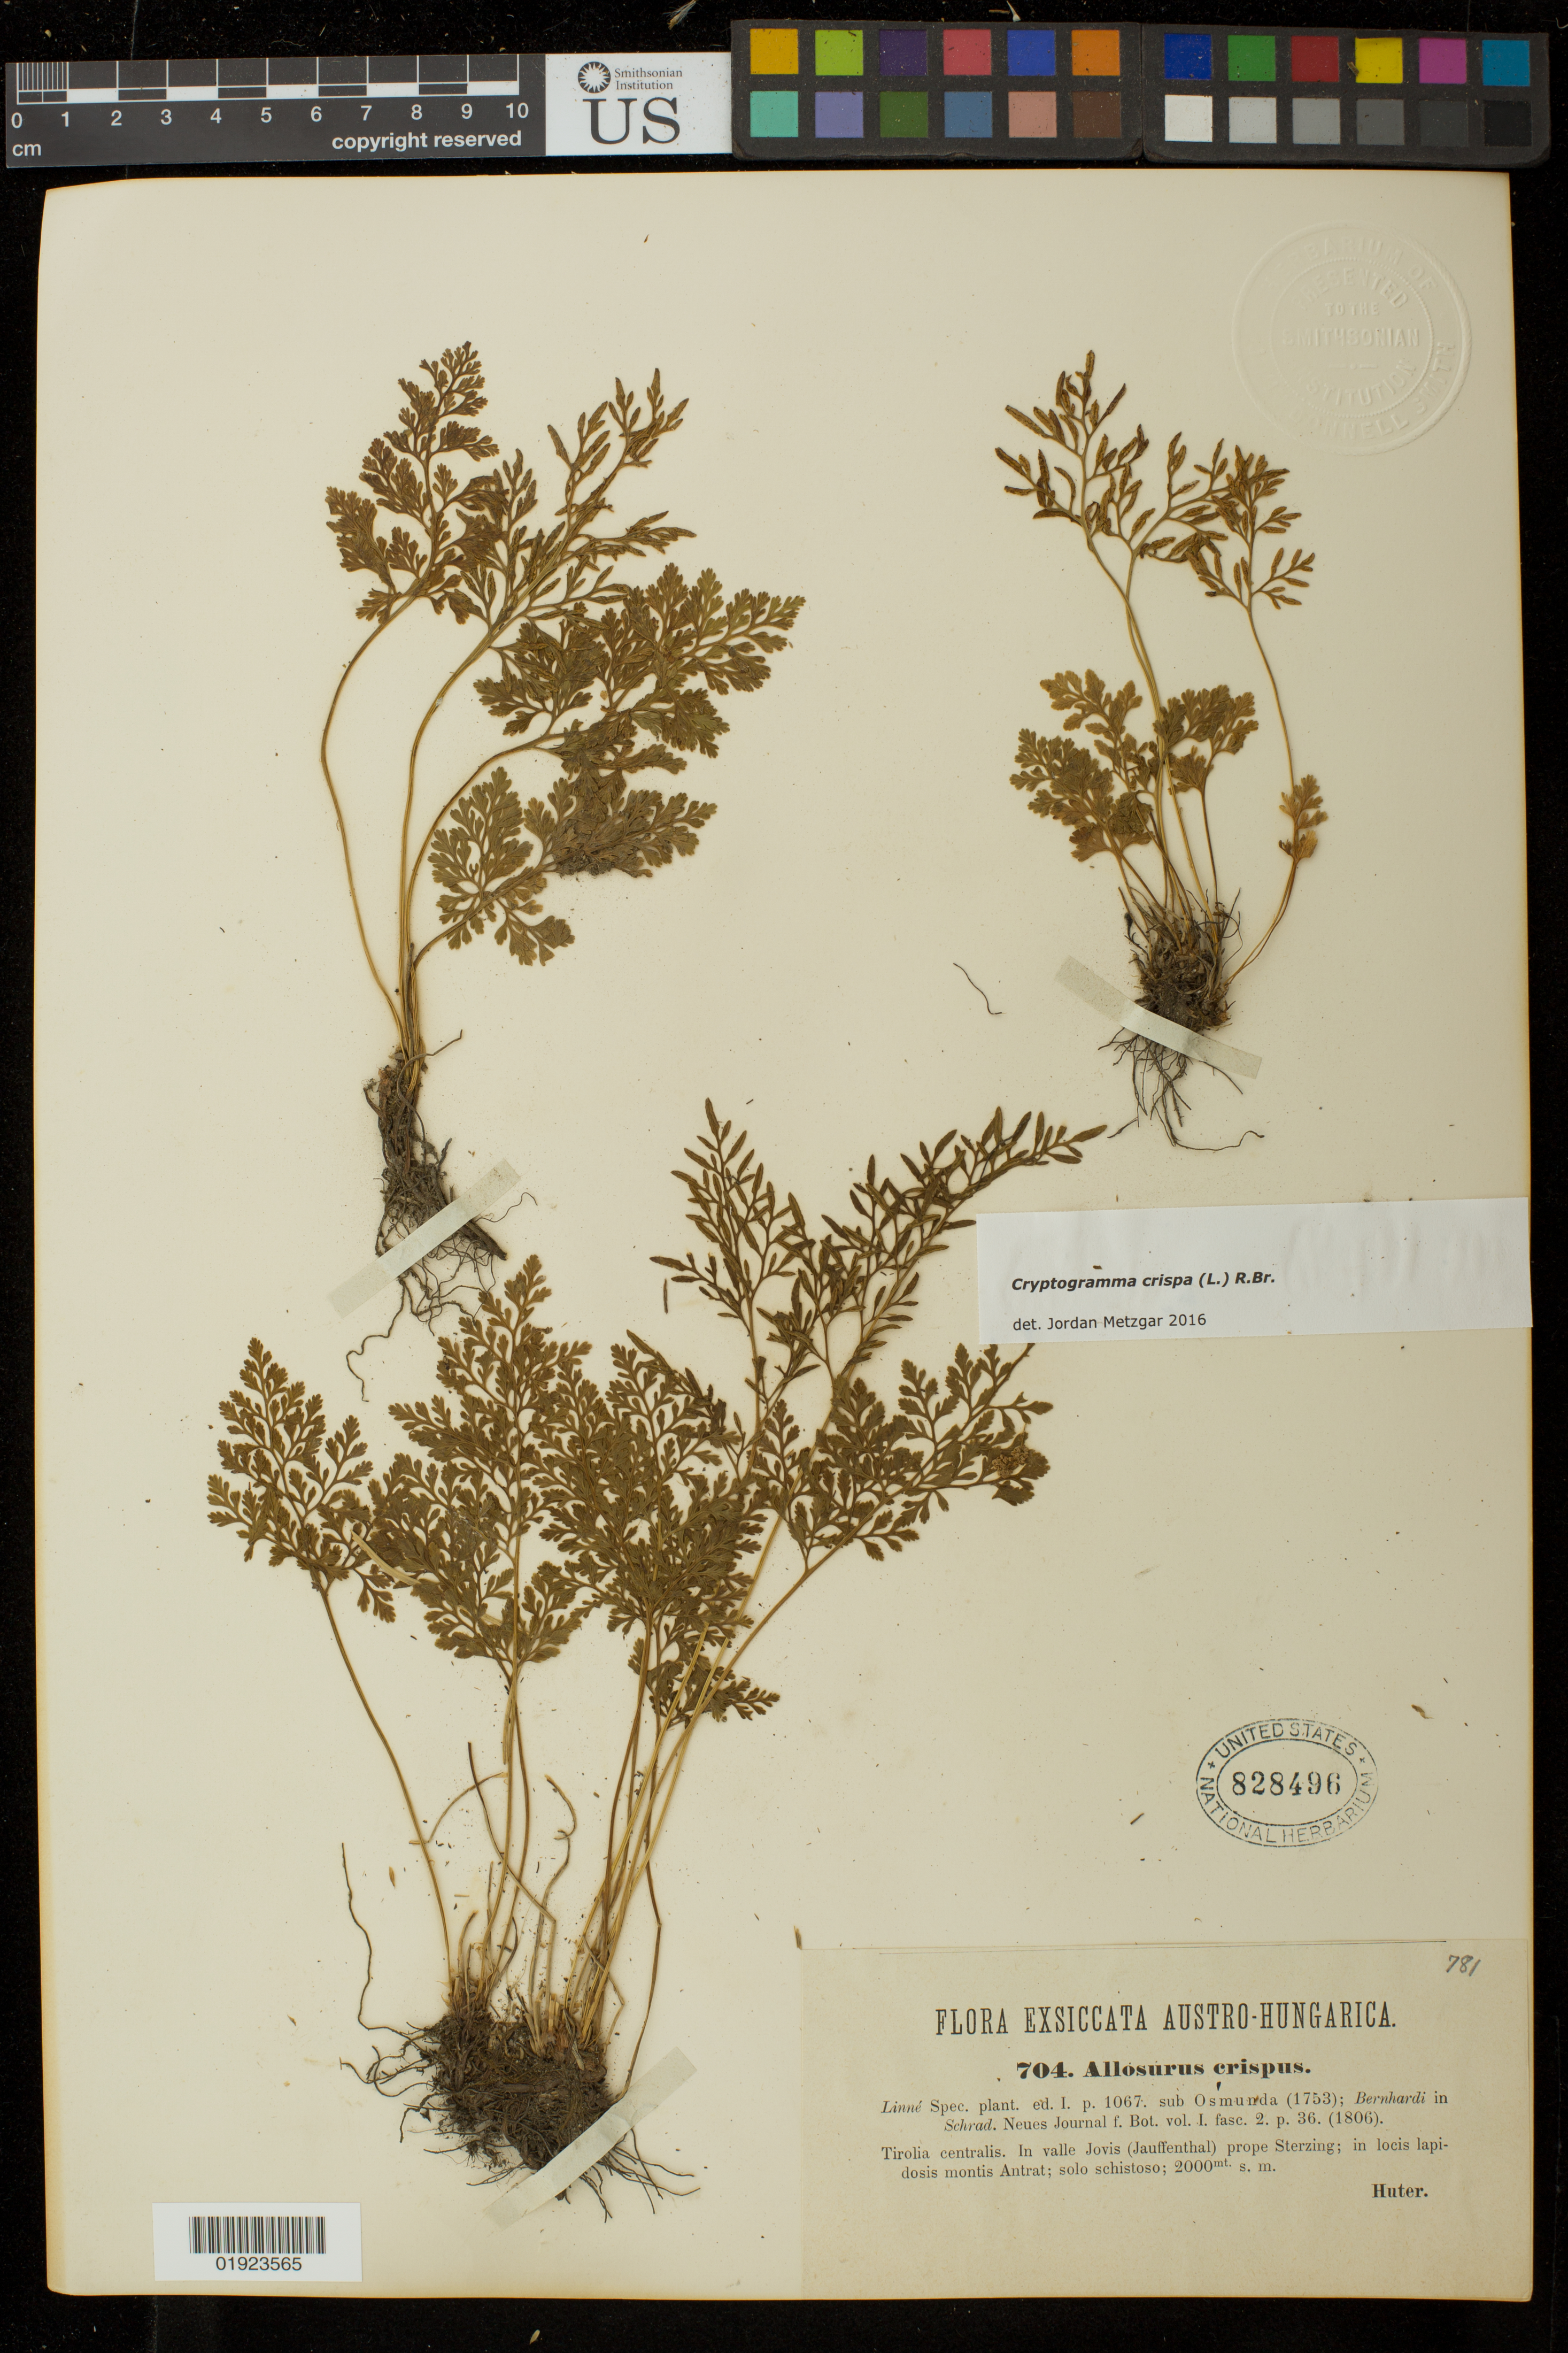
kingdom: Plantae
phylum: Tracheophyta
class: Polypodiopsida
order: Polypodiales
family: Pteridaceae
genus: Cryptogramma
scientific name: Cryptogramma crispa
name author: Fernald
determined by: Metzgar, Jordan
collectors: -. Huter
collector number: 704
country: Austria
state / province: Tirol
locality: Tirolia centralis. In valle Jovis (Jauffenthal) prope Sterzing; in locis lapidosis montis Antrat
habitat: solo schistoso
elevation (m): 2000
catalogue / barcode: US 828496